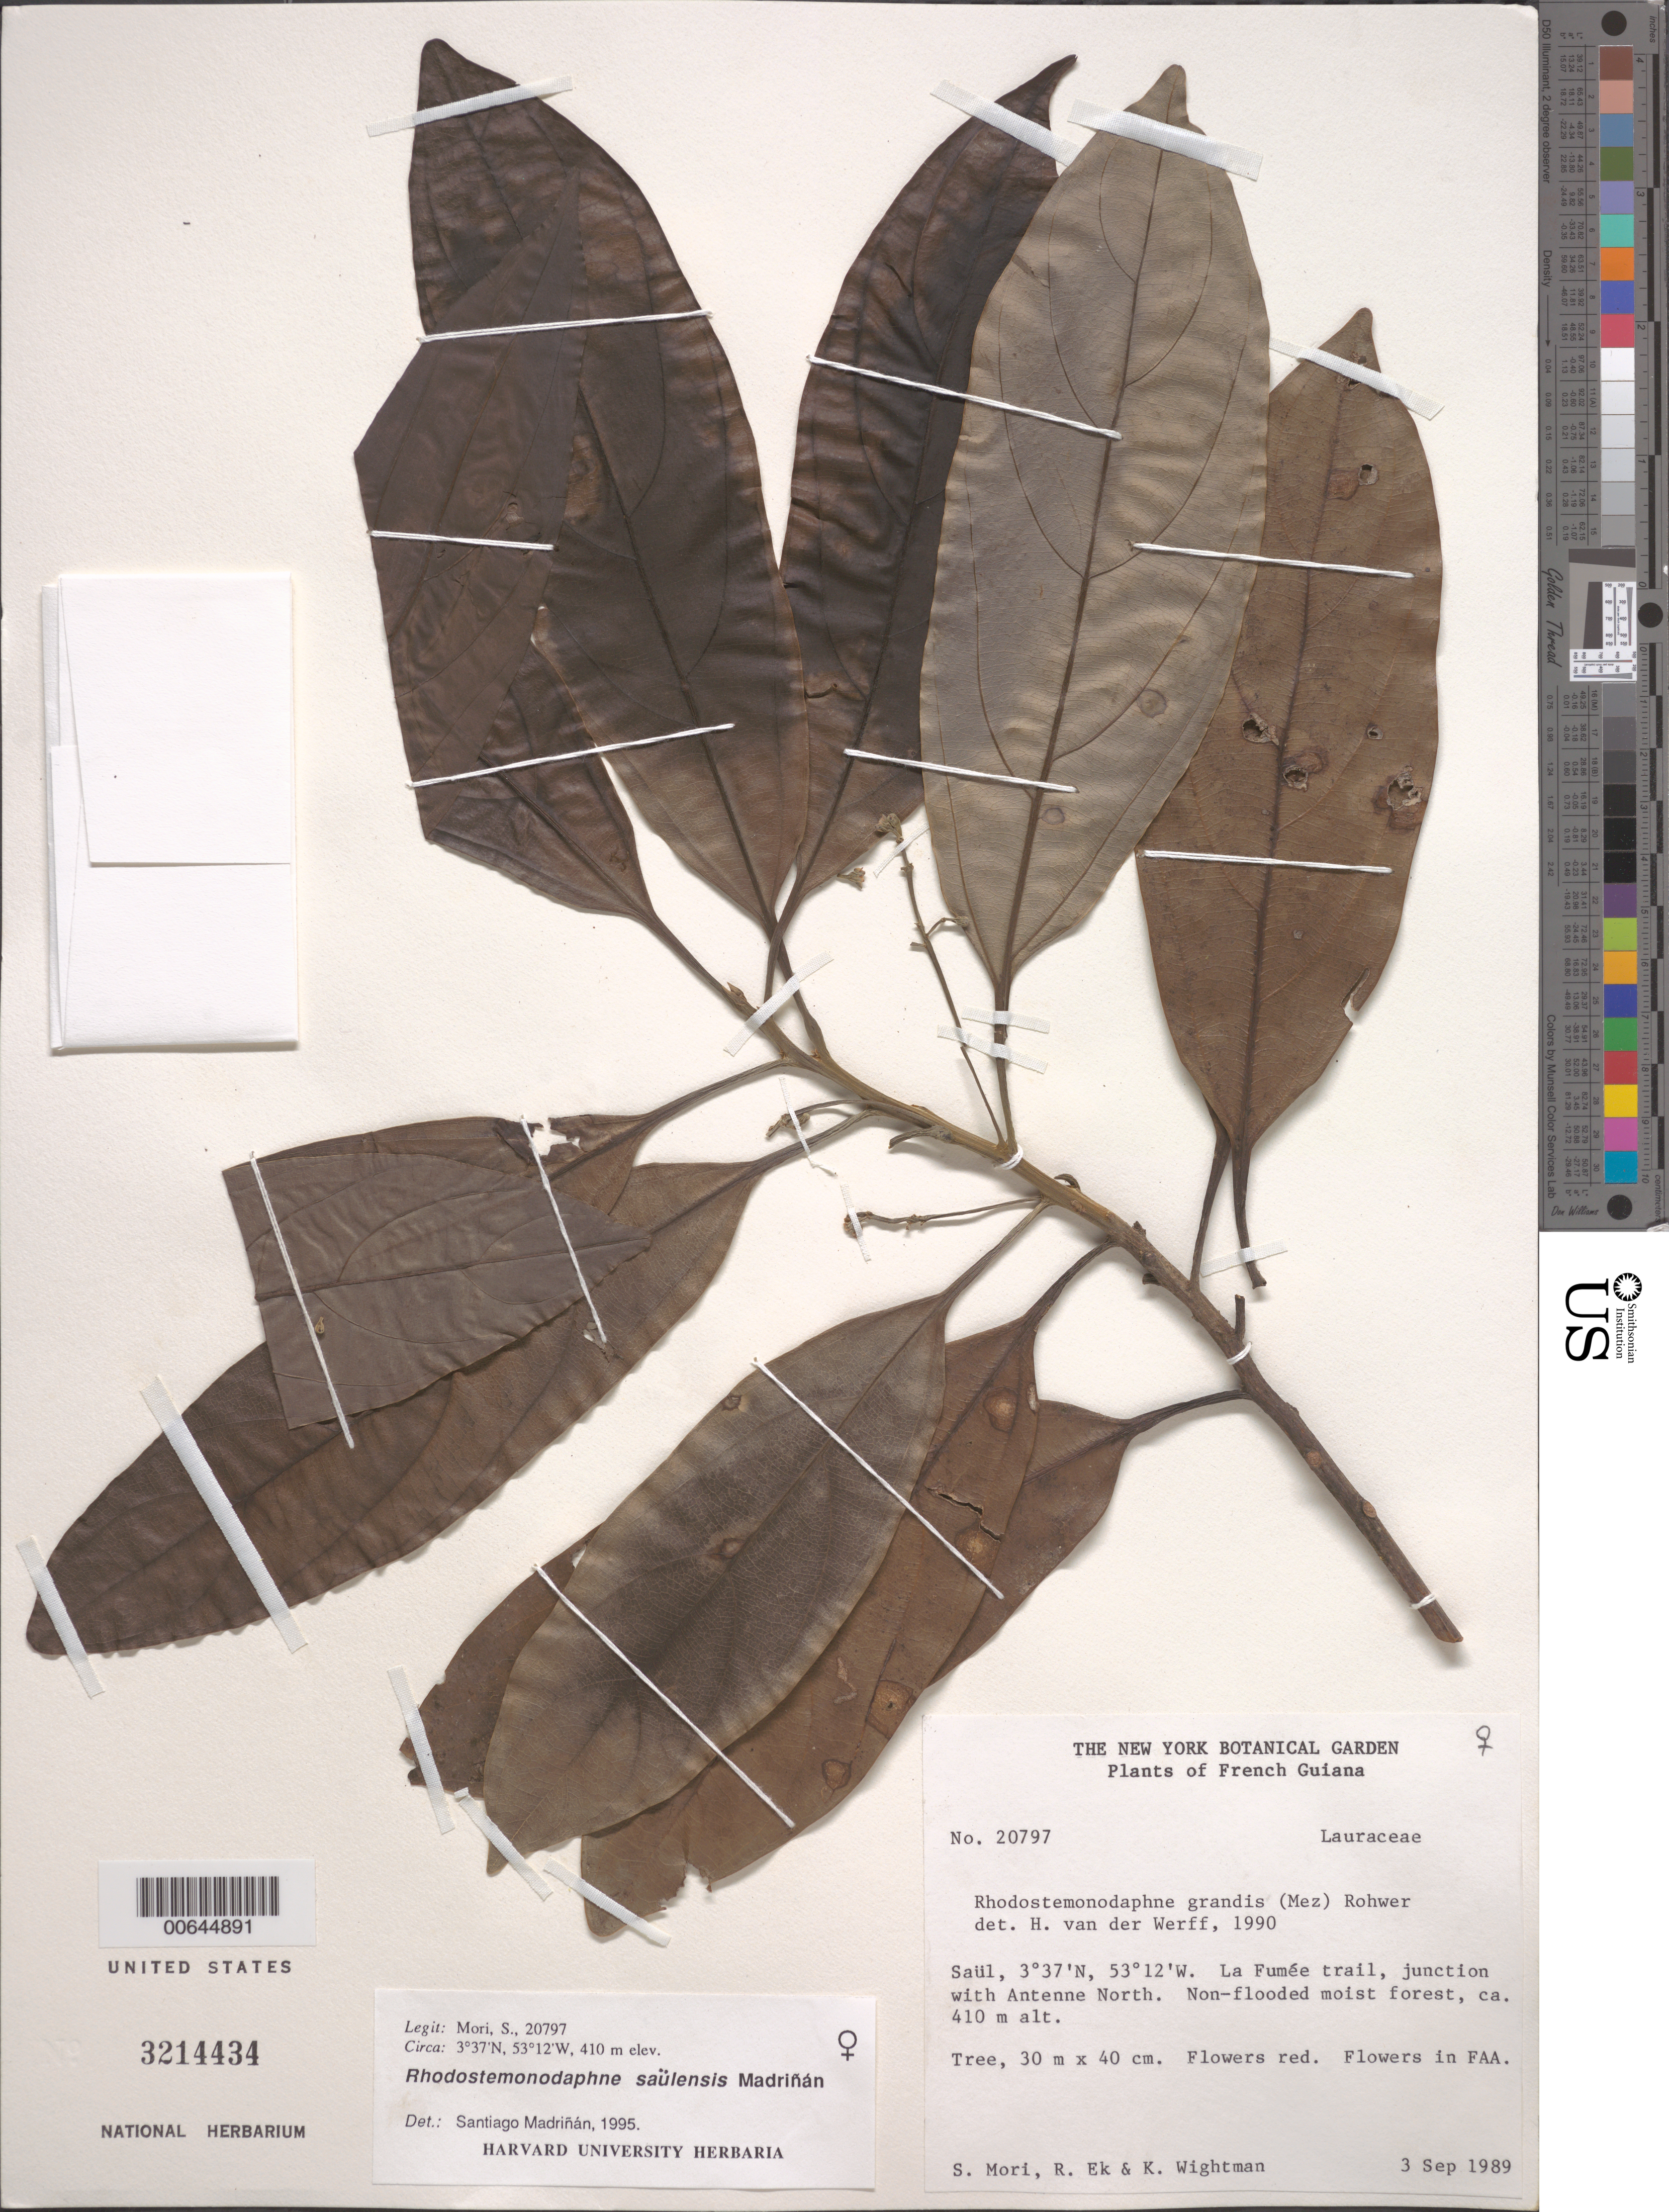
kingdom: Plantae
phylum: Tracheophyta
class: Magnoliopsida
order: Laurales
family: Lauraceae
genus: Rhodostemonodaphne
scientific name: Rhodostemonodaphne saulensis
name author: Madriñán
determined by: Madriñán, S.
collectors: S. Mori, R. C. Ek & K. Wightman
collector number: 20797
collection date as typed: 3-Sep-89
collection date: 1989-09-03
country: French Guiana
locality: Saül, La Fumée Mountain Trail, junction with Antenne North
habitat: Non-flooded moist forest.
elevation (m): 410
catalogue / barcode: US 3214434